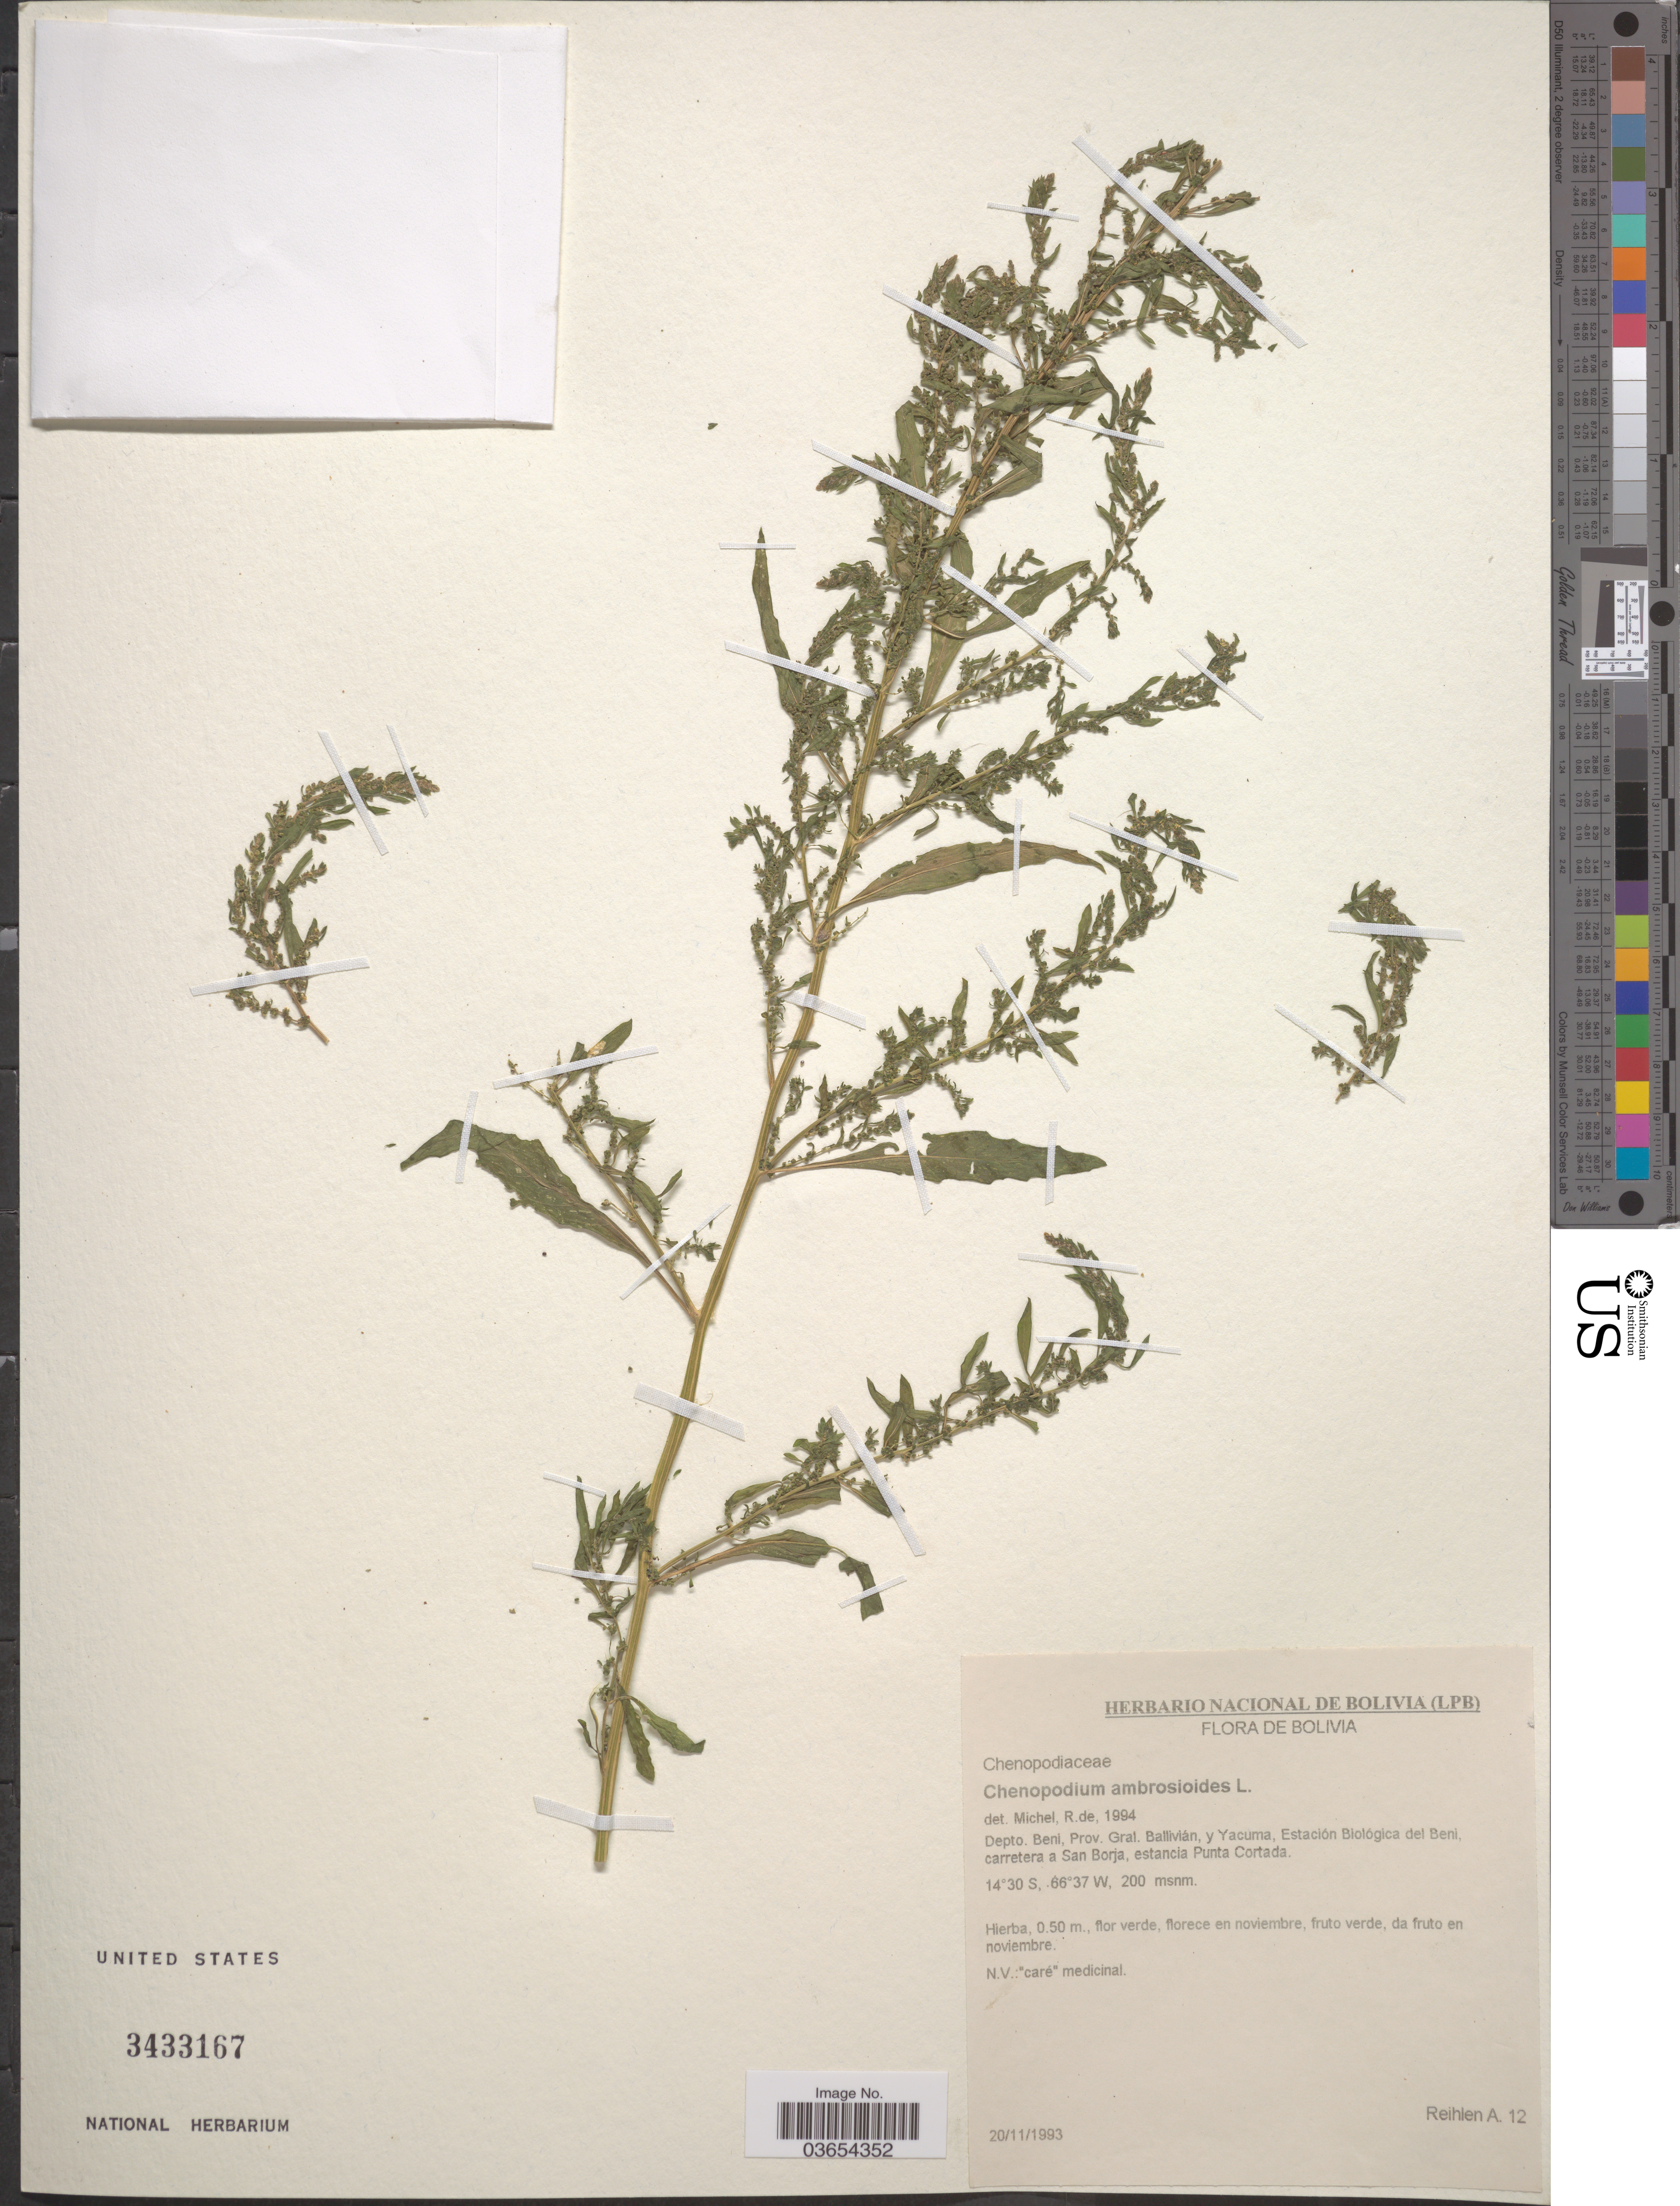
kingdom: Plantae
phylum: Tracheophyta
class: Magnoliopsida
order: Caryophyllales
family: Amaranthaceae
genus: Chenopodium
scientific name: Chenopodium ambrosioides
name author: L.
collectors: A. Reihlen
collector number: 12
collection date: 1993-11-20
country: Bolivia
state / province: Beni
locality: Depto. Beni, Prov. Gral. Ballivián, y Yacuma, Estación Biológica del Beni, carretera a San Borja, estancia Punta Cortada.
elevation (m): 200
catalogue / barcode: US 3433167